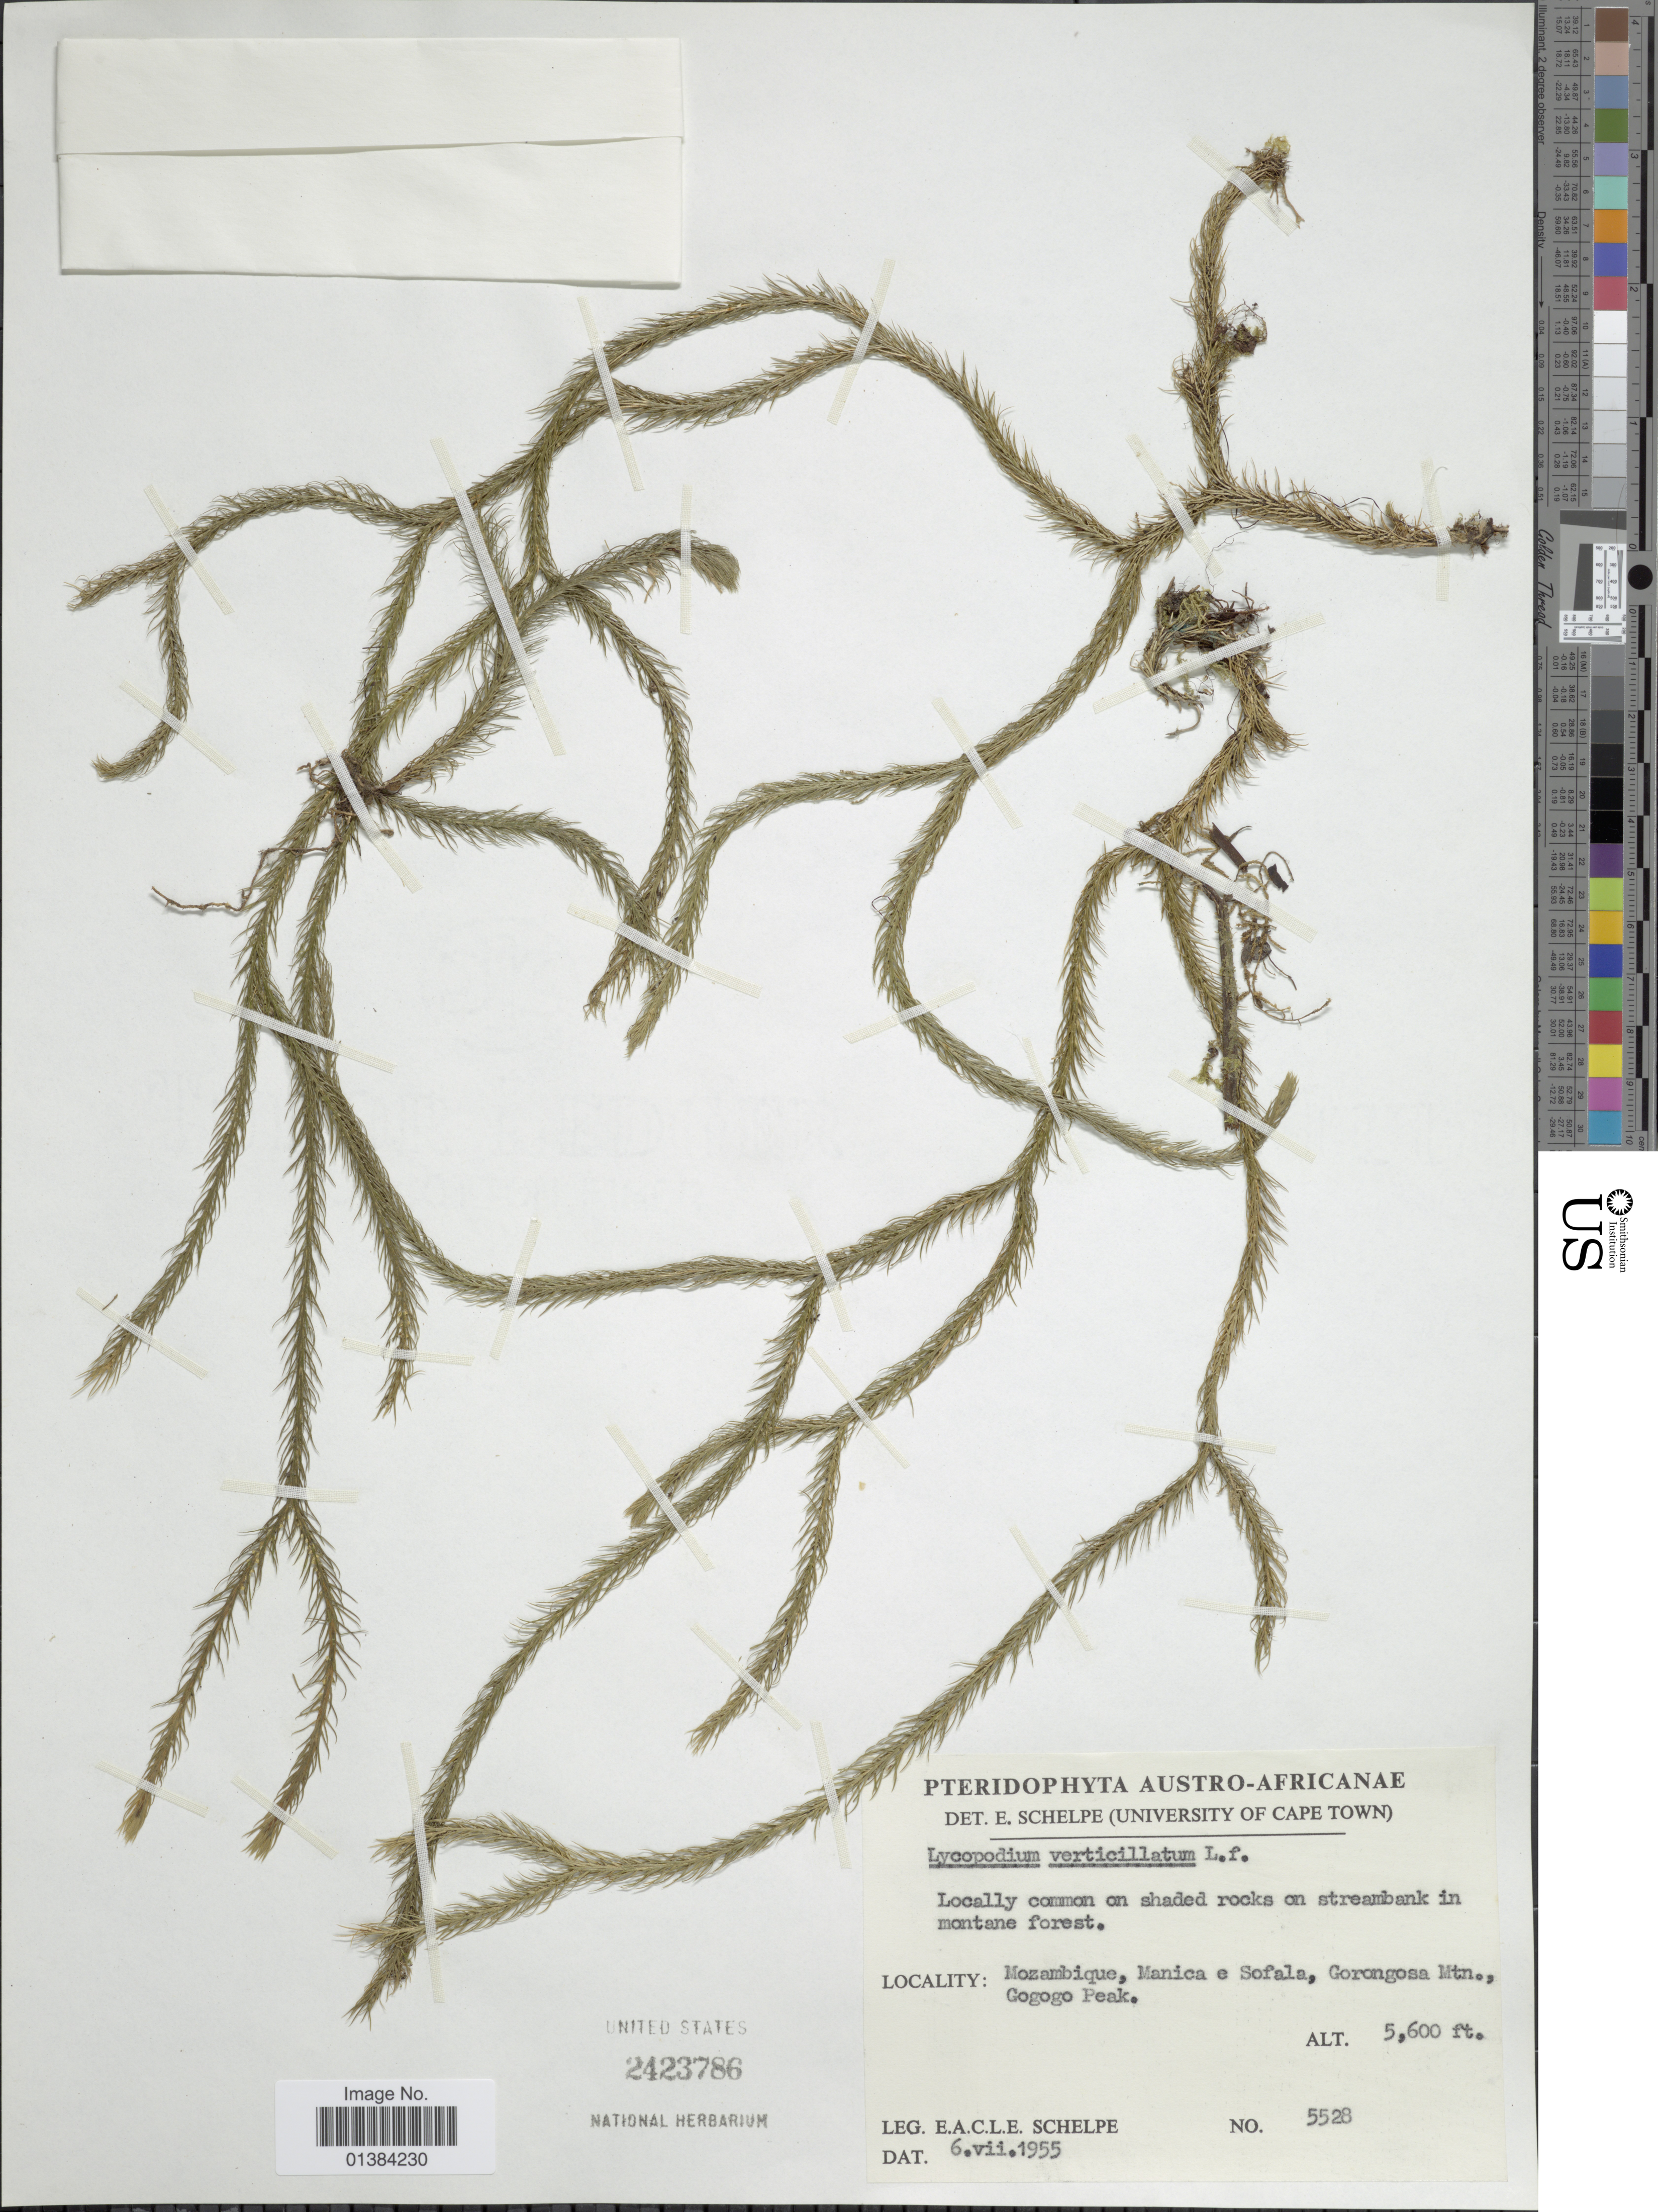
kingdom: Plantae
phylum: Tracheophyta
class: Lycopodiopsida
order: Lycopodiales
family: Lycopodiaceae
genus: Phlegmariurus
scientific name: Phlegmariurus verticillatus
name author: (L. f.) A. R. Field & Testo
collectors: E. A. C. L. E. Schelpe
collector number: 5528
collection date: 1955-07-06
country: Mozambique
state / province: Manica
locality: Sofala, Gorongosa Mtn., Gogogo Peak.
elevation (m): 1707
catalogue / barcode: US 2423786